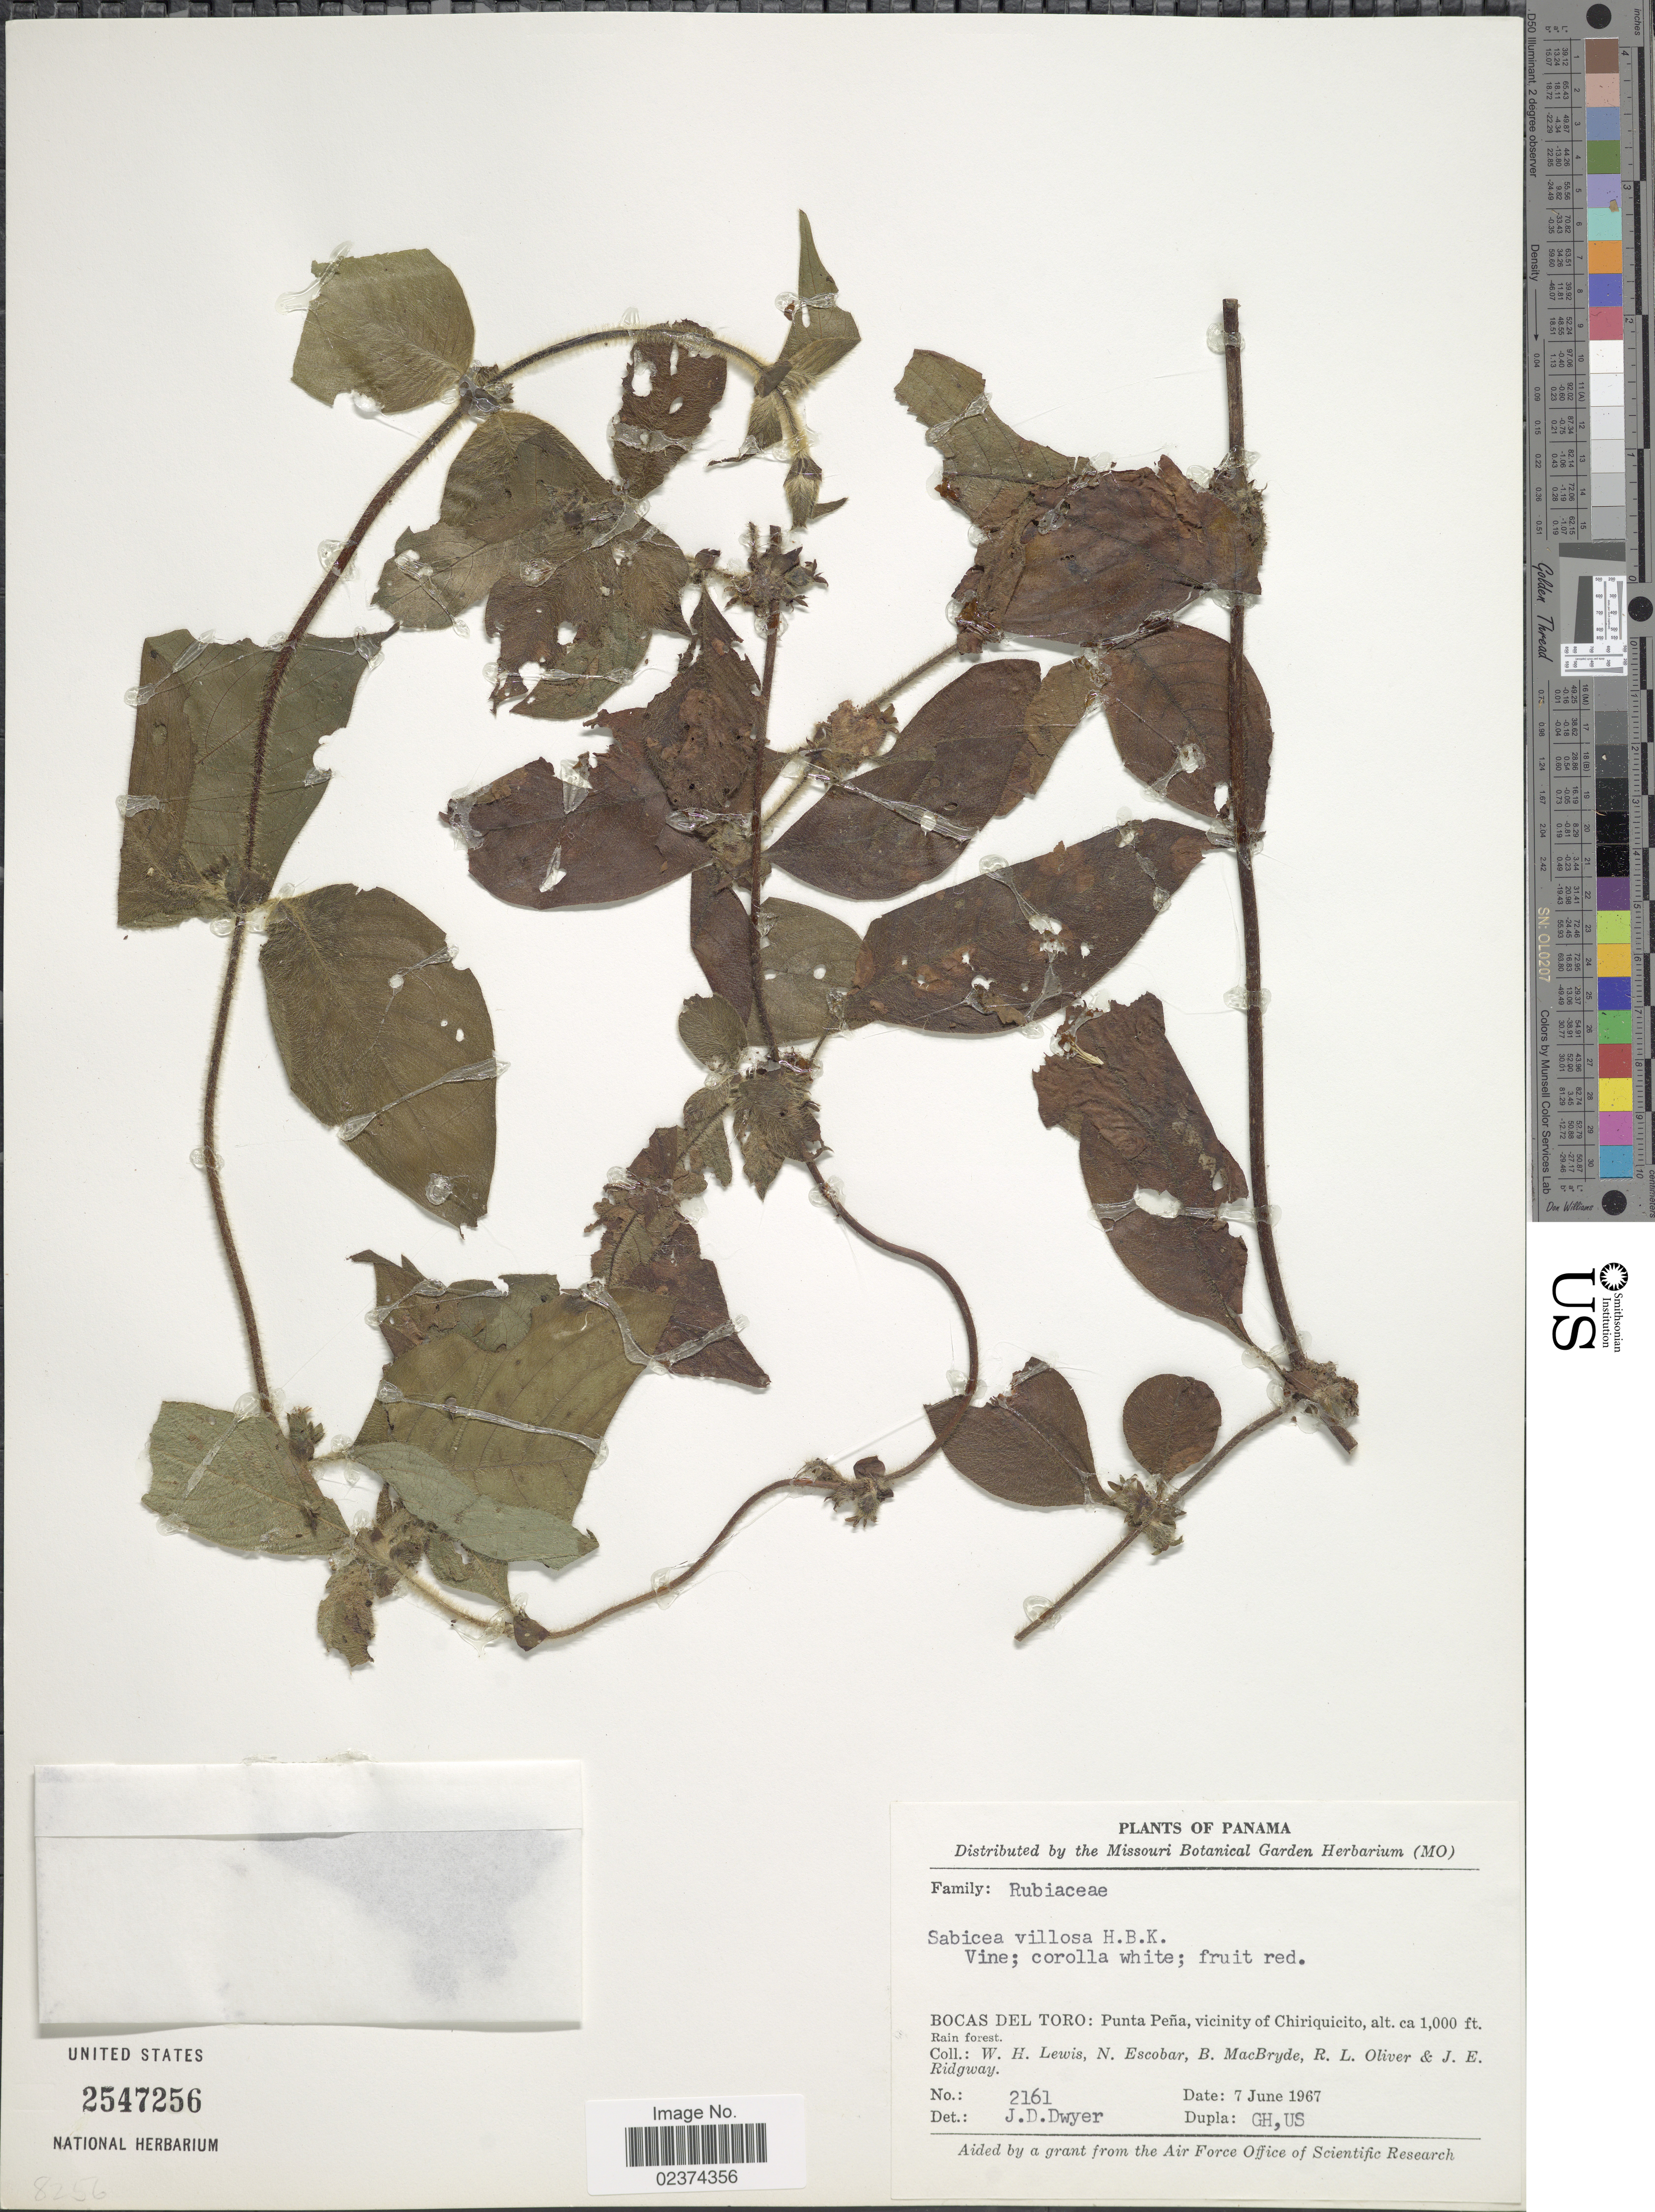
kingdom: Plantae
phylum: Tracheophyta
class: Magnoliopsida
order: Gentianales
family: Rubiaceae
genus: Sabicea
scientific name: Sabicea hirsuta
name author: Kunth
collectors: W. H. Lewis, N. Escobar, B. MacBryde, R. Oliver & J. Ridgway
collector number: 2161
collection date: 1967-06-07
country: Panama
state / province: Bocas del Toro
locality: Bocas del Toro: Punta Peña, vicinity of Chiriquicito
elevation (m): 305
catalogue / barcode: US 2547256